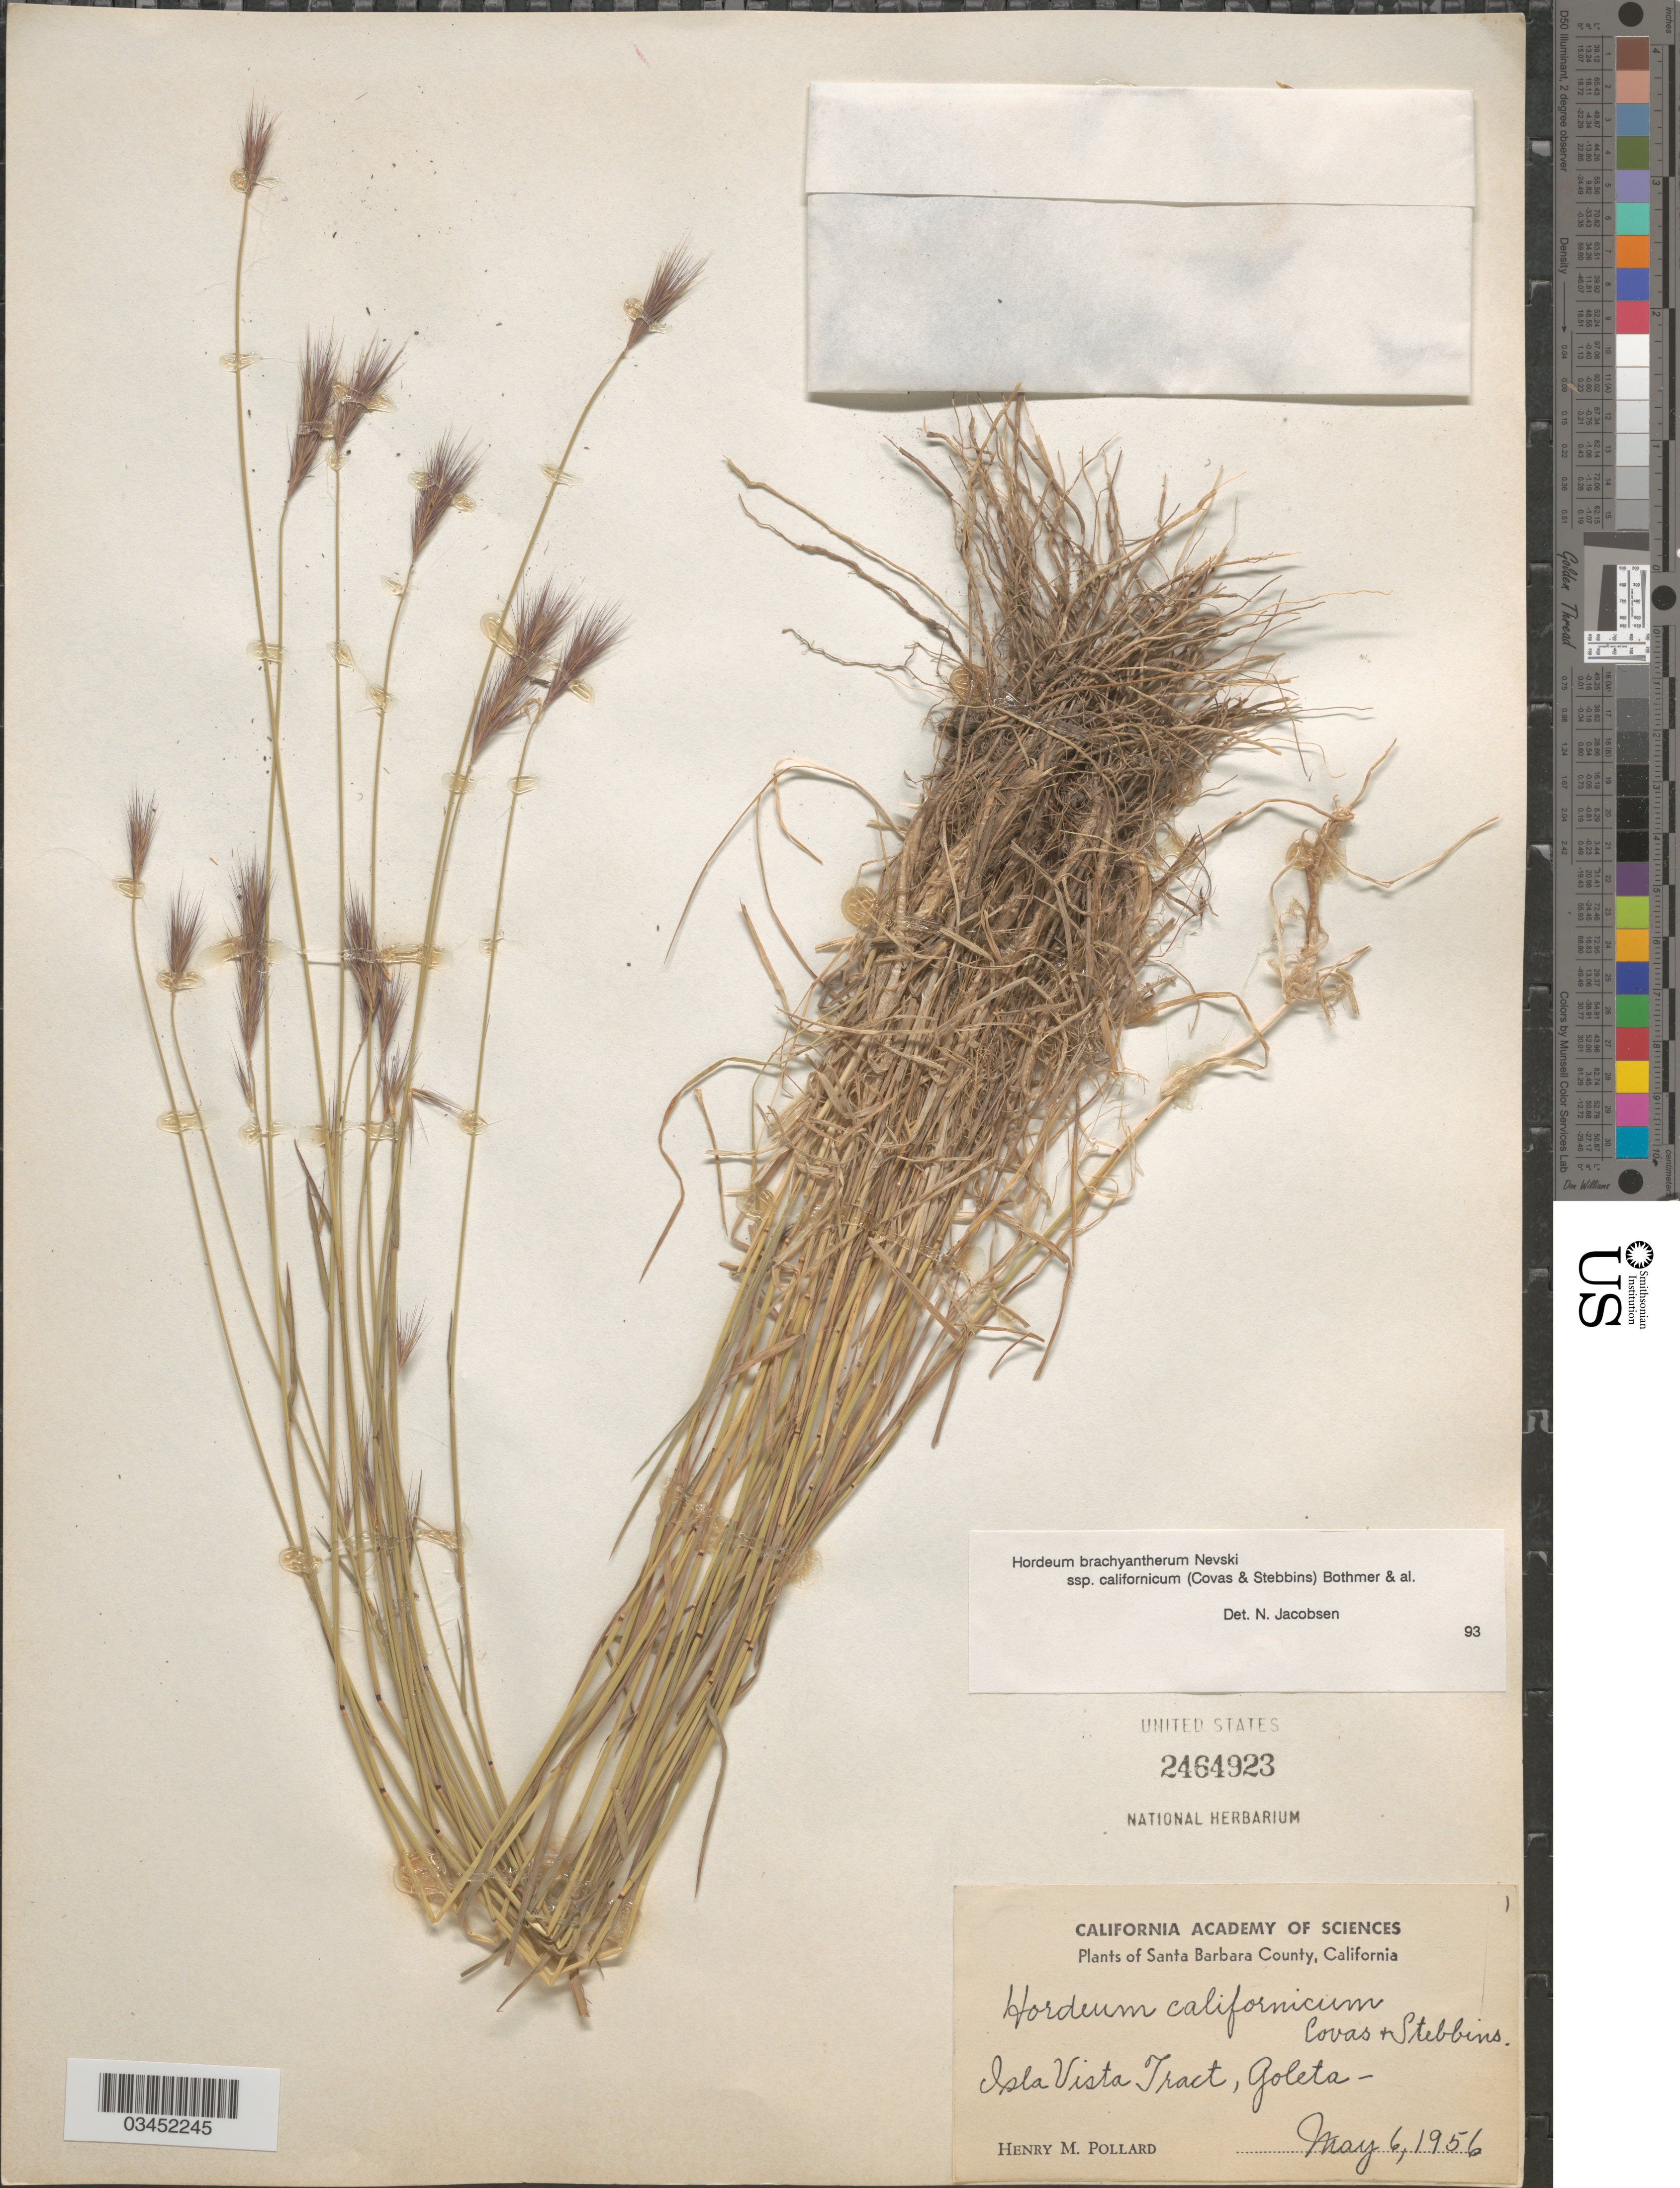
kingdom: Plantae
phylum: Tracheophyta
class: Liliopsida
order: Poales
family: Poaceae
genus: Hordeum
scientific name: Hordeum brachyantherum subsp. californicum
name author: (Covas & Stebbins) Bothmer et al.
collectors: H. M. Pollard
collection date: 1956-05-06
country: United States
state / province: California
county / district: Santa Barbara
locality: Santa Barbara County. Isla Vista Tract, Goleta.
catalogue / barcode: US 2464923